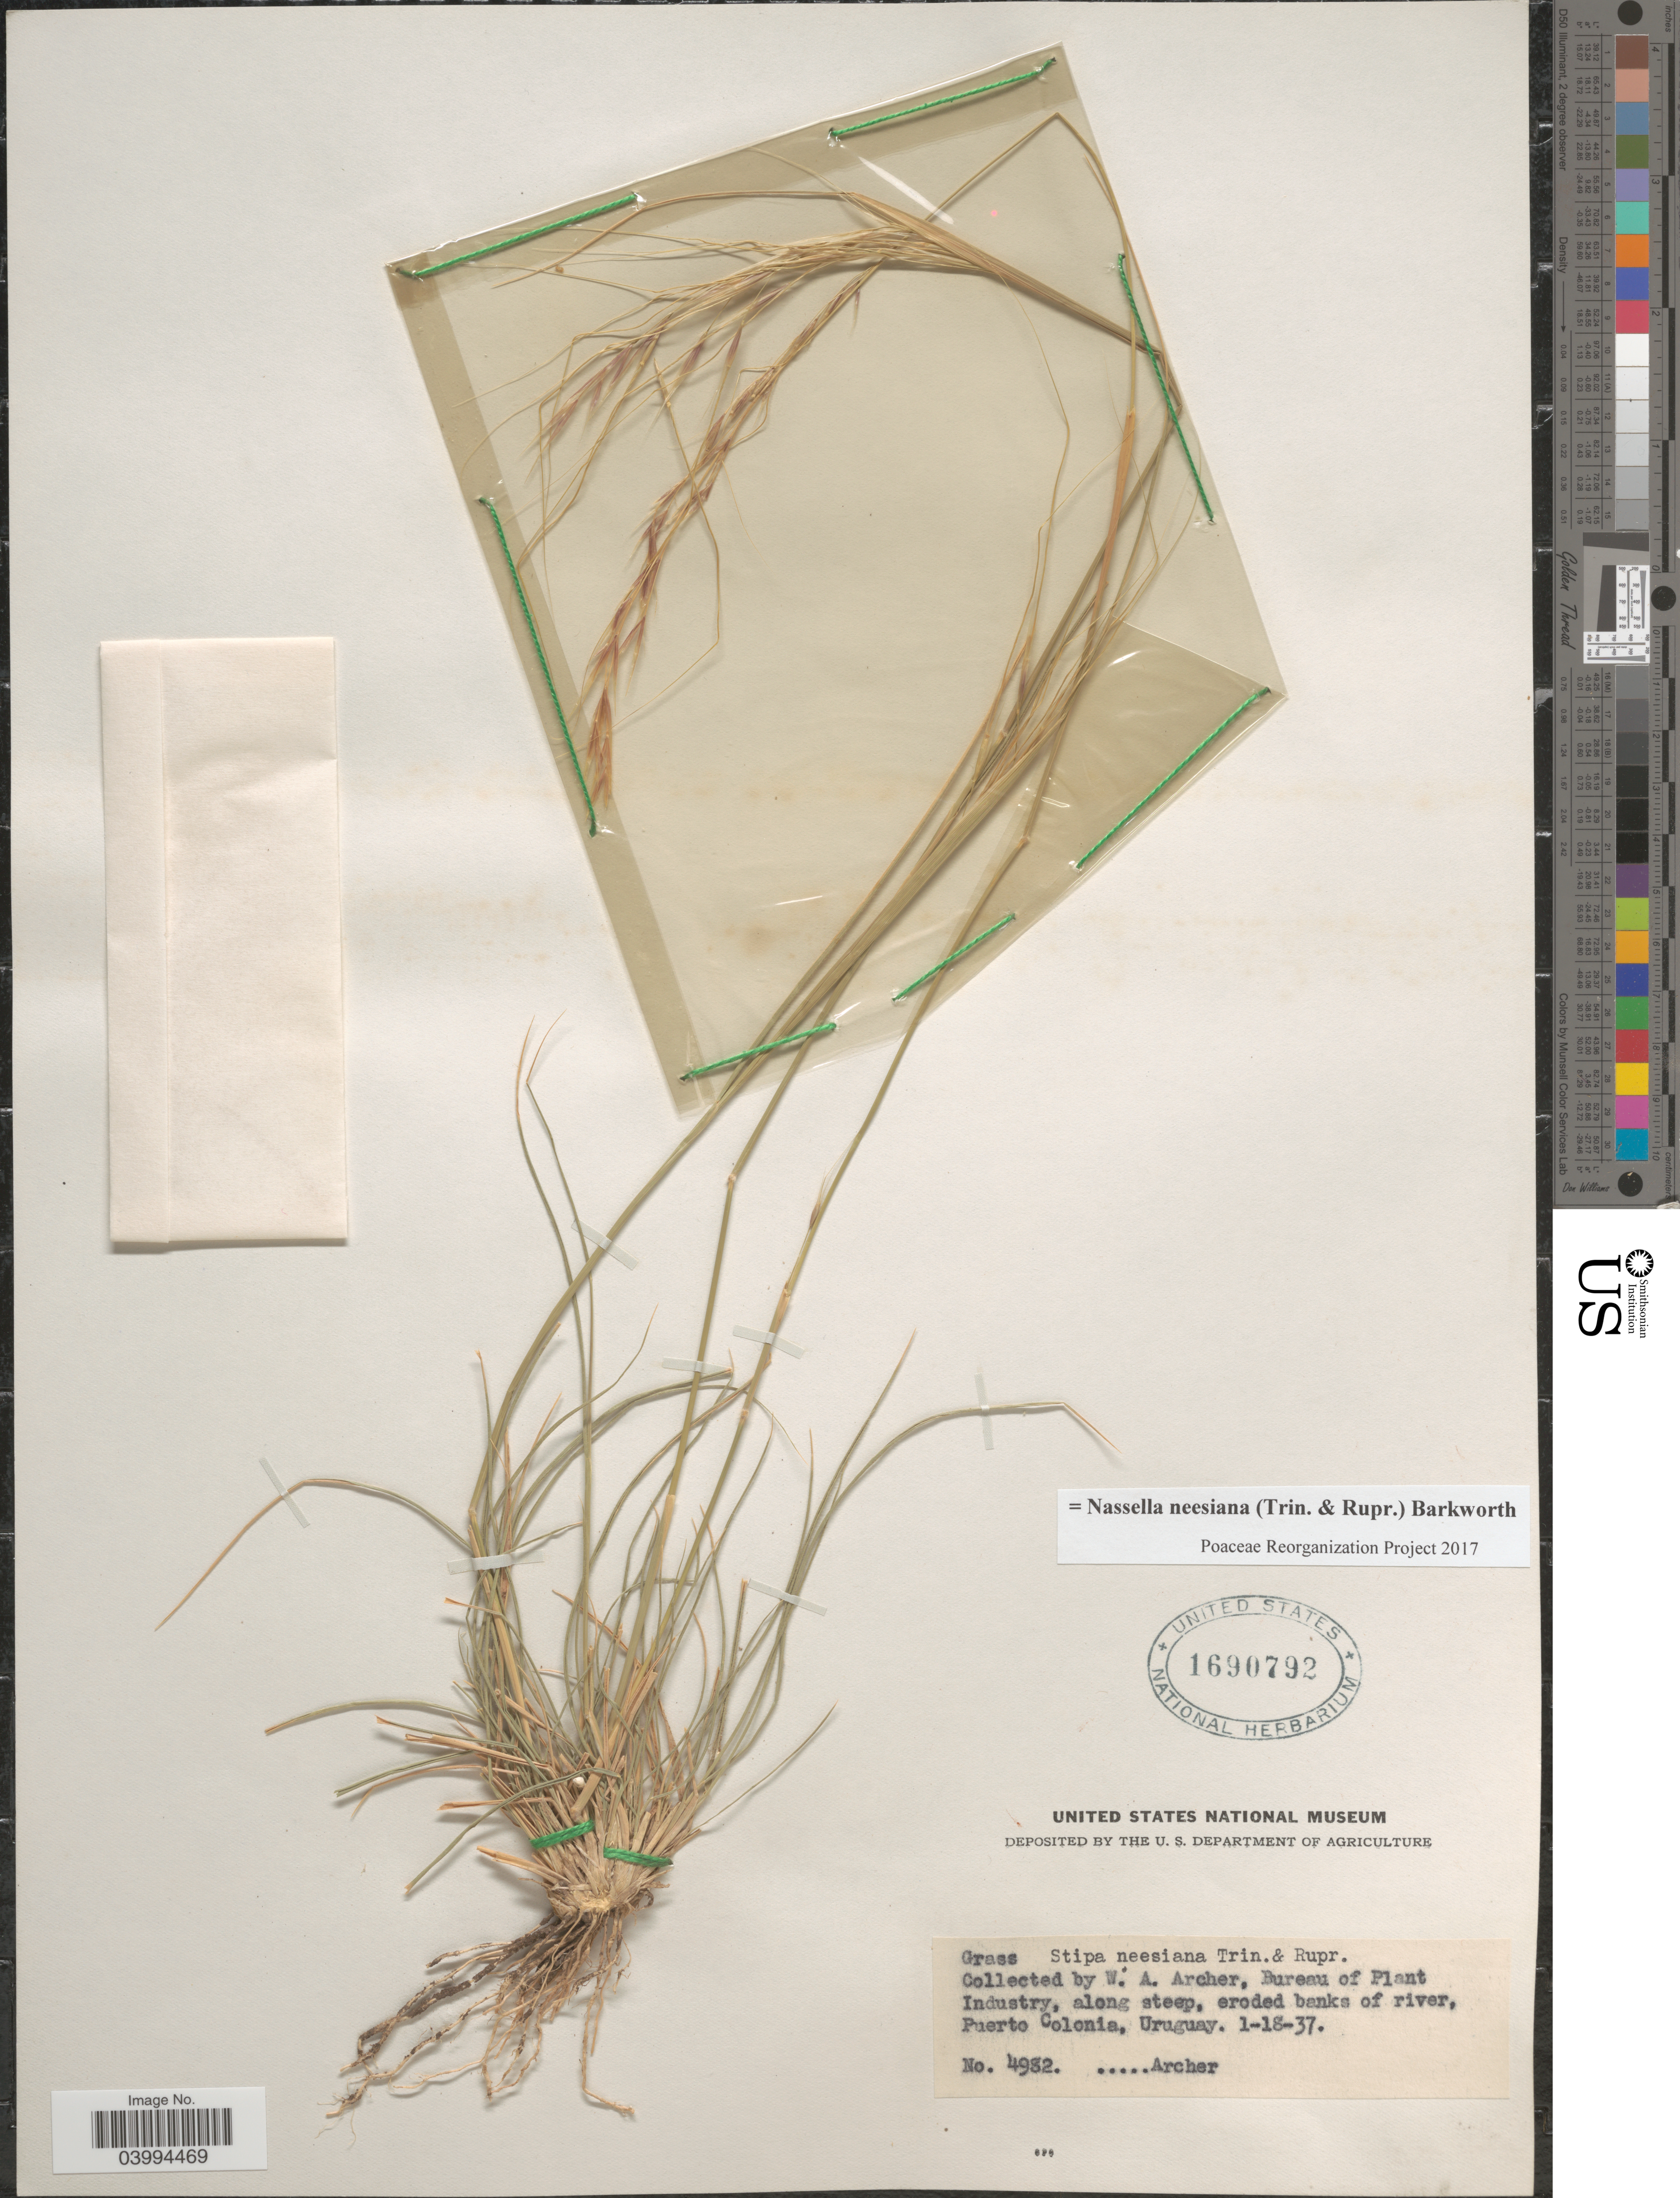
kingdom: Plantae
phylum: Tracheophyta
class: Liliopsida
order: Poales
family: Poaceae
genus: Nassella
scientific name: Nassella neesiana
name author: (Trin. & Rupr.) Barkworth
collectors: W. Archer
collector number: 4982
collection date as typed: Transcribed d/m/y: 18/1/37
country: Uruguay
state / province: Colonia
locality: Puerto Colonia.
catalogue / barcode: US 1690792